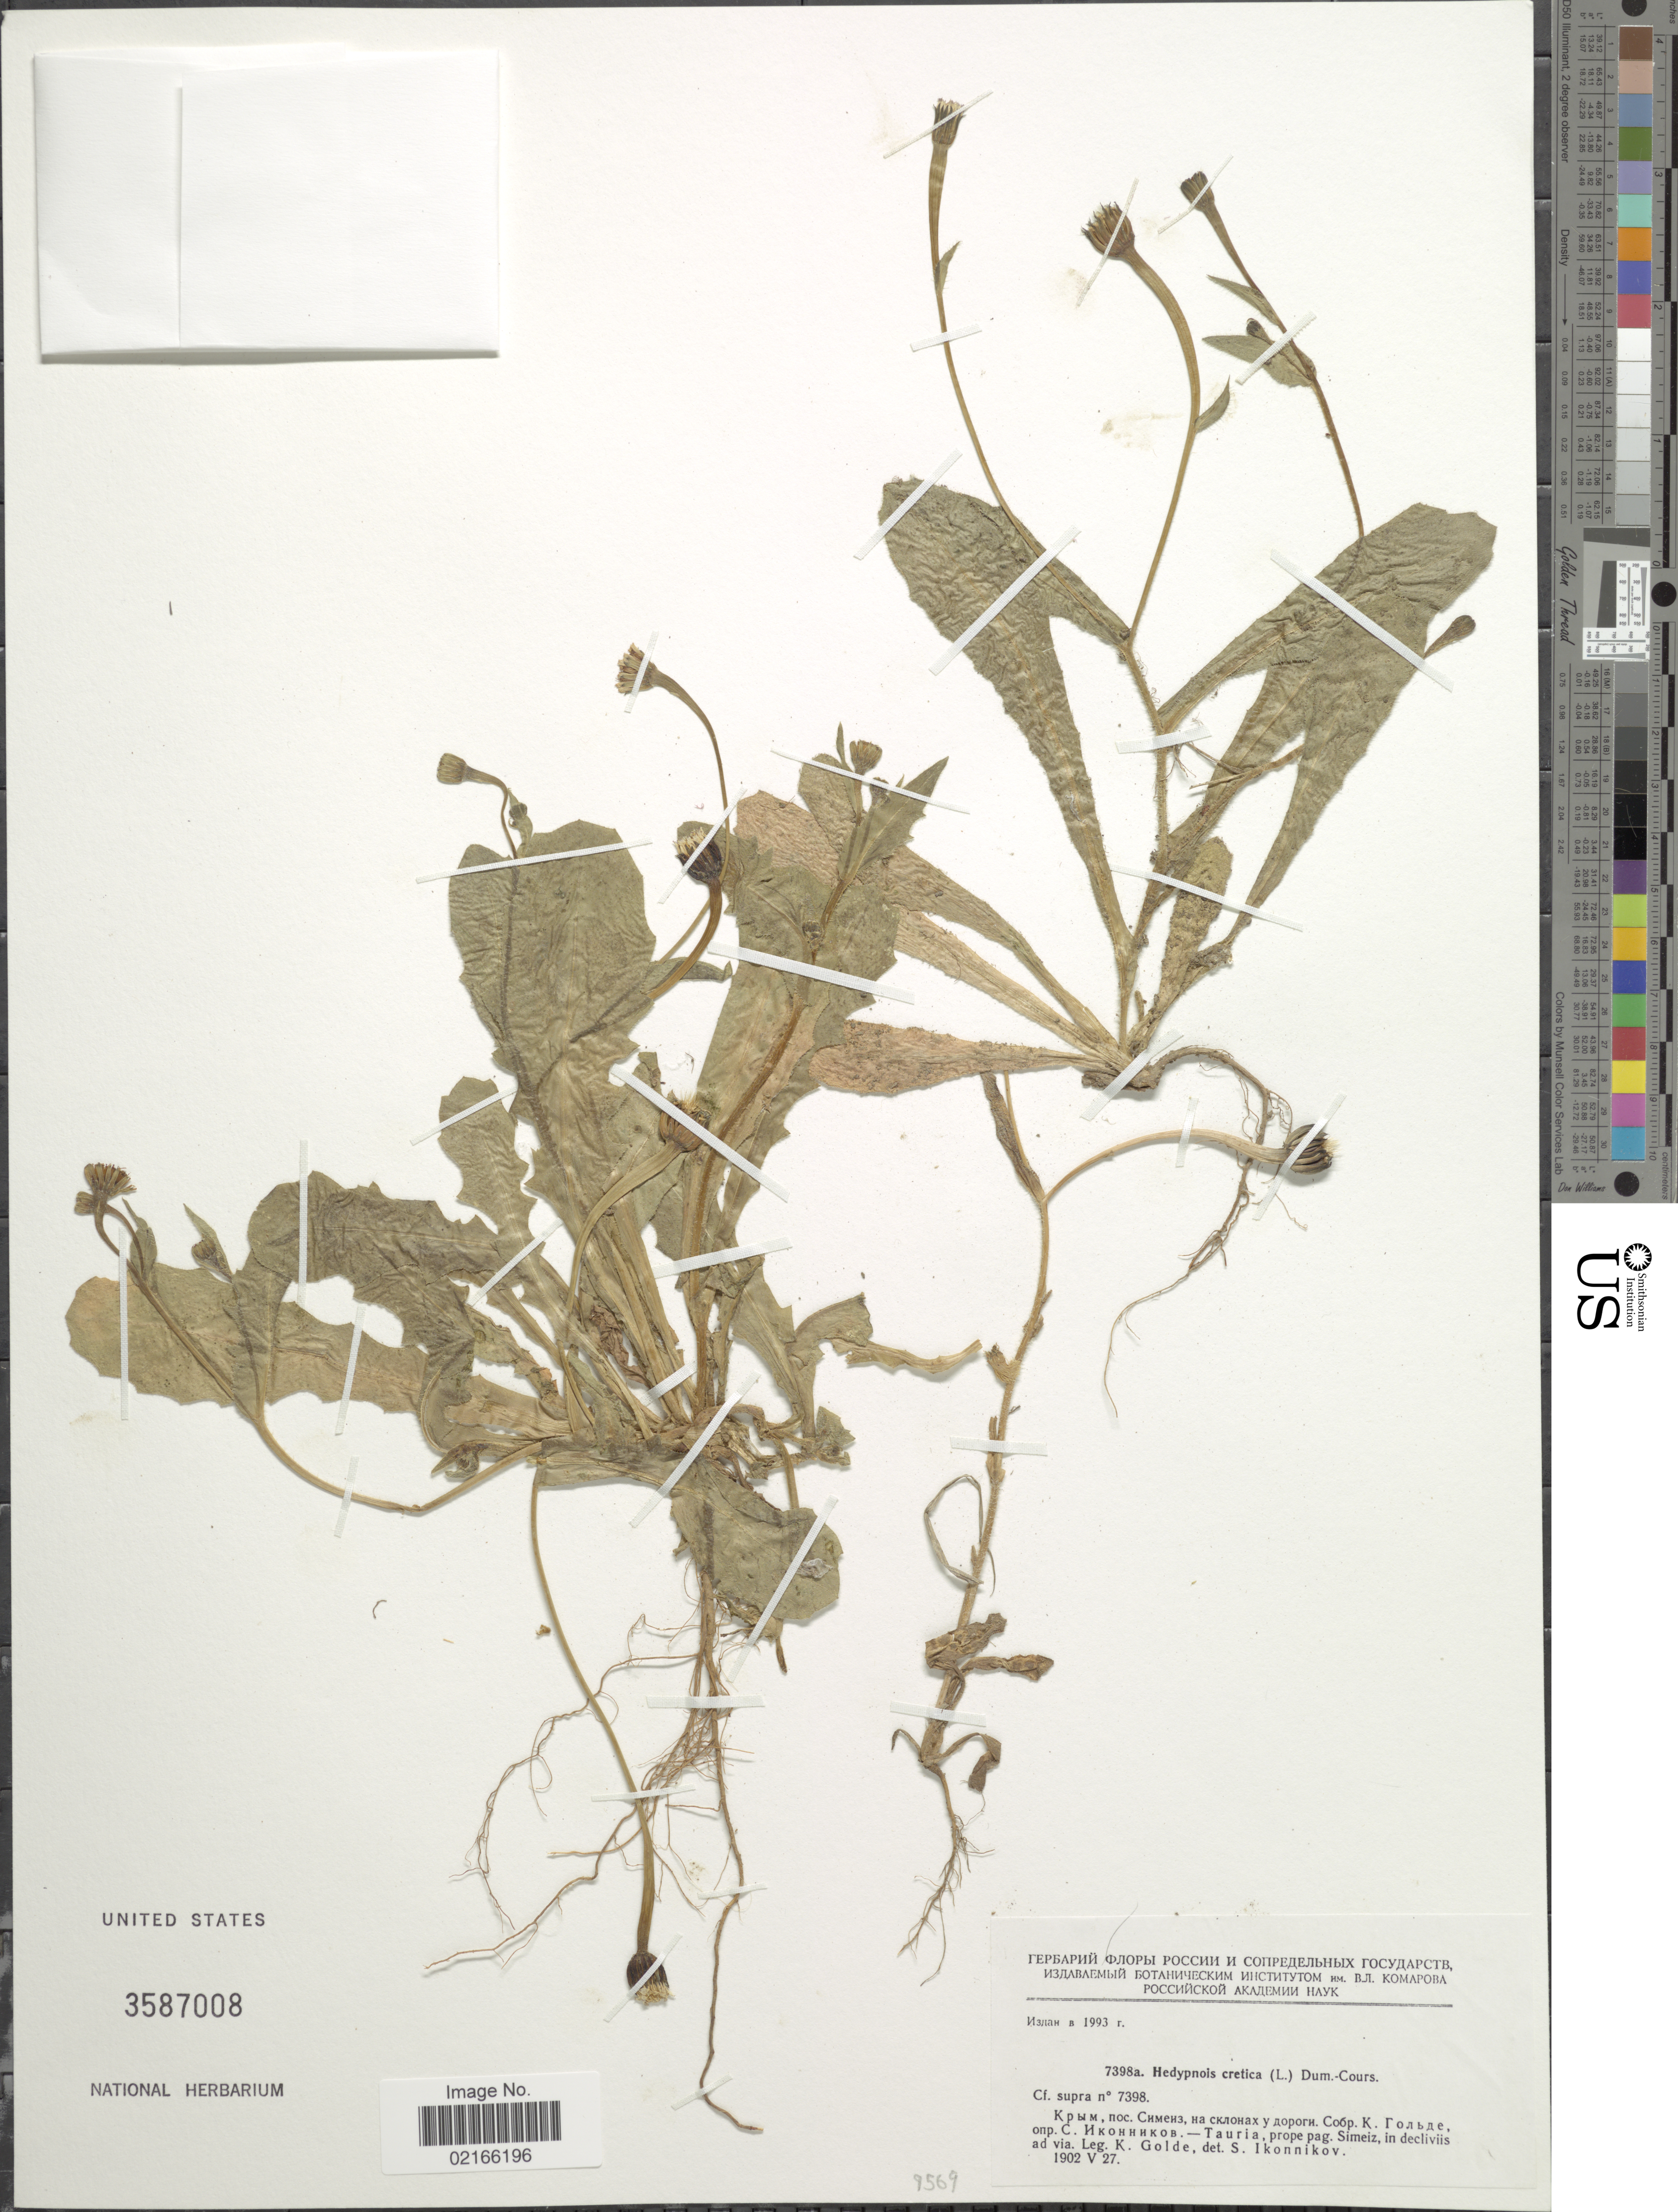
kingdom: Plantae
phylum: Tracheophyta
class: Magnoliopsida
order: Asterales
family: Asteraceae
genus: Hedypnois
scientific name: Hedypnois rhagadioloides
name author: (L.) F.W. Schmidt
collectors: K. Golde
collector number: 7398a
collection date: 1902-05-27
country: Ukraine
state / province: Crimea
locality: Tauria, prope pag. Simeiz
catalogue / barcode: US 3587008